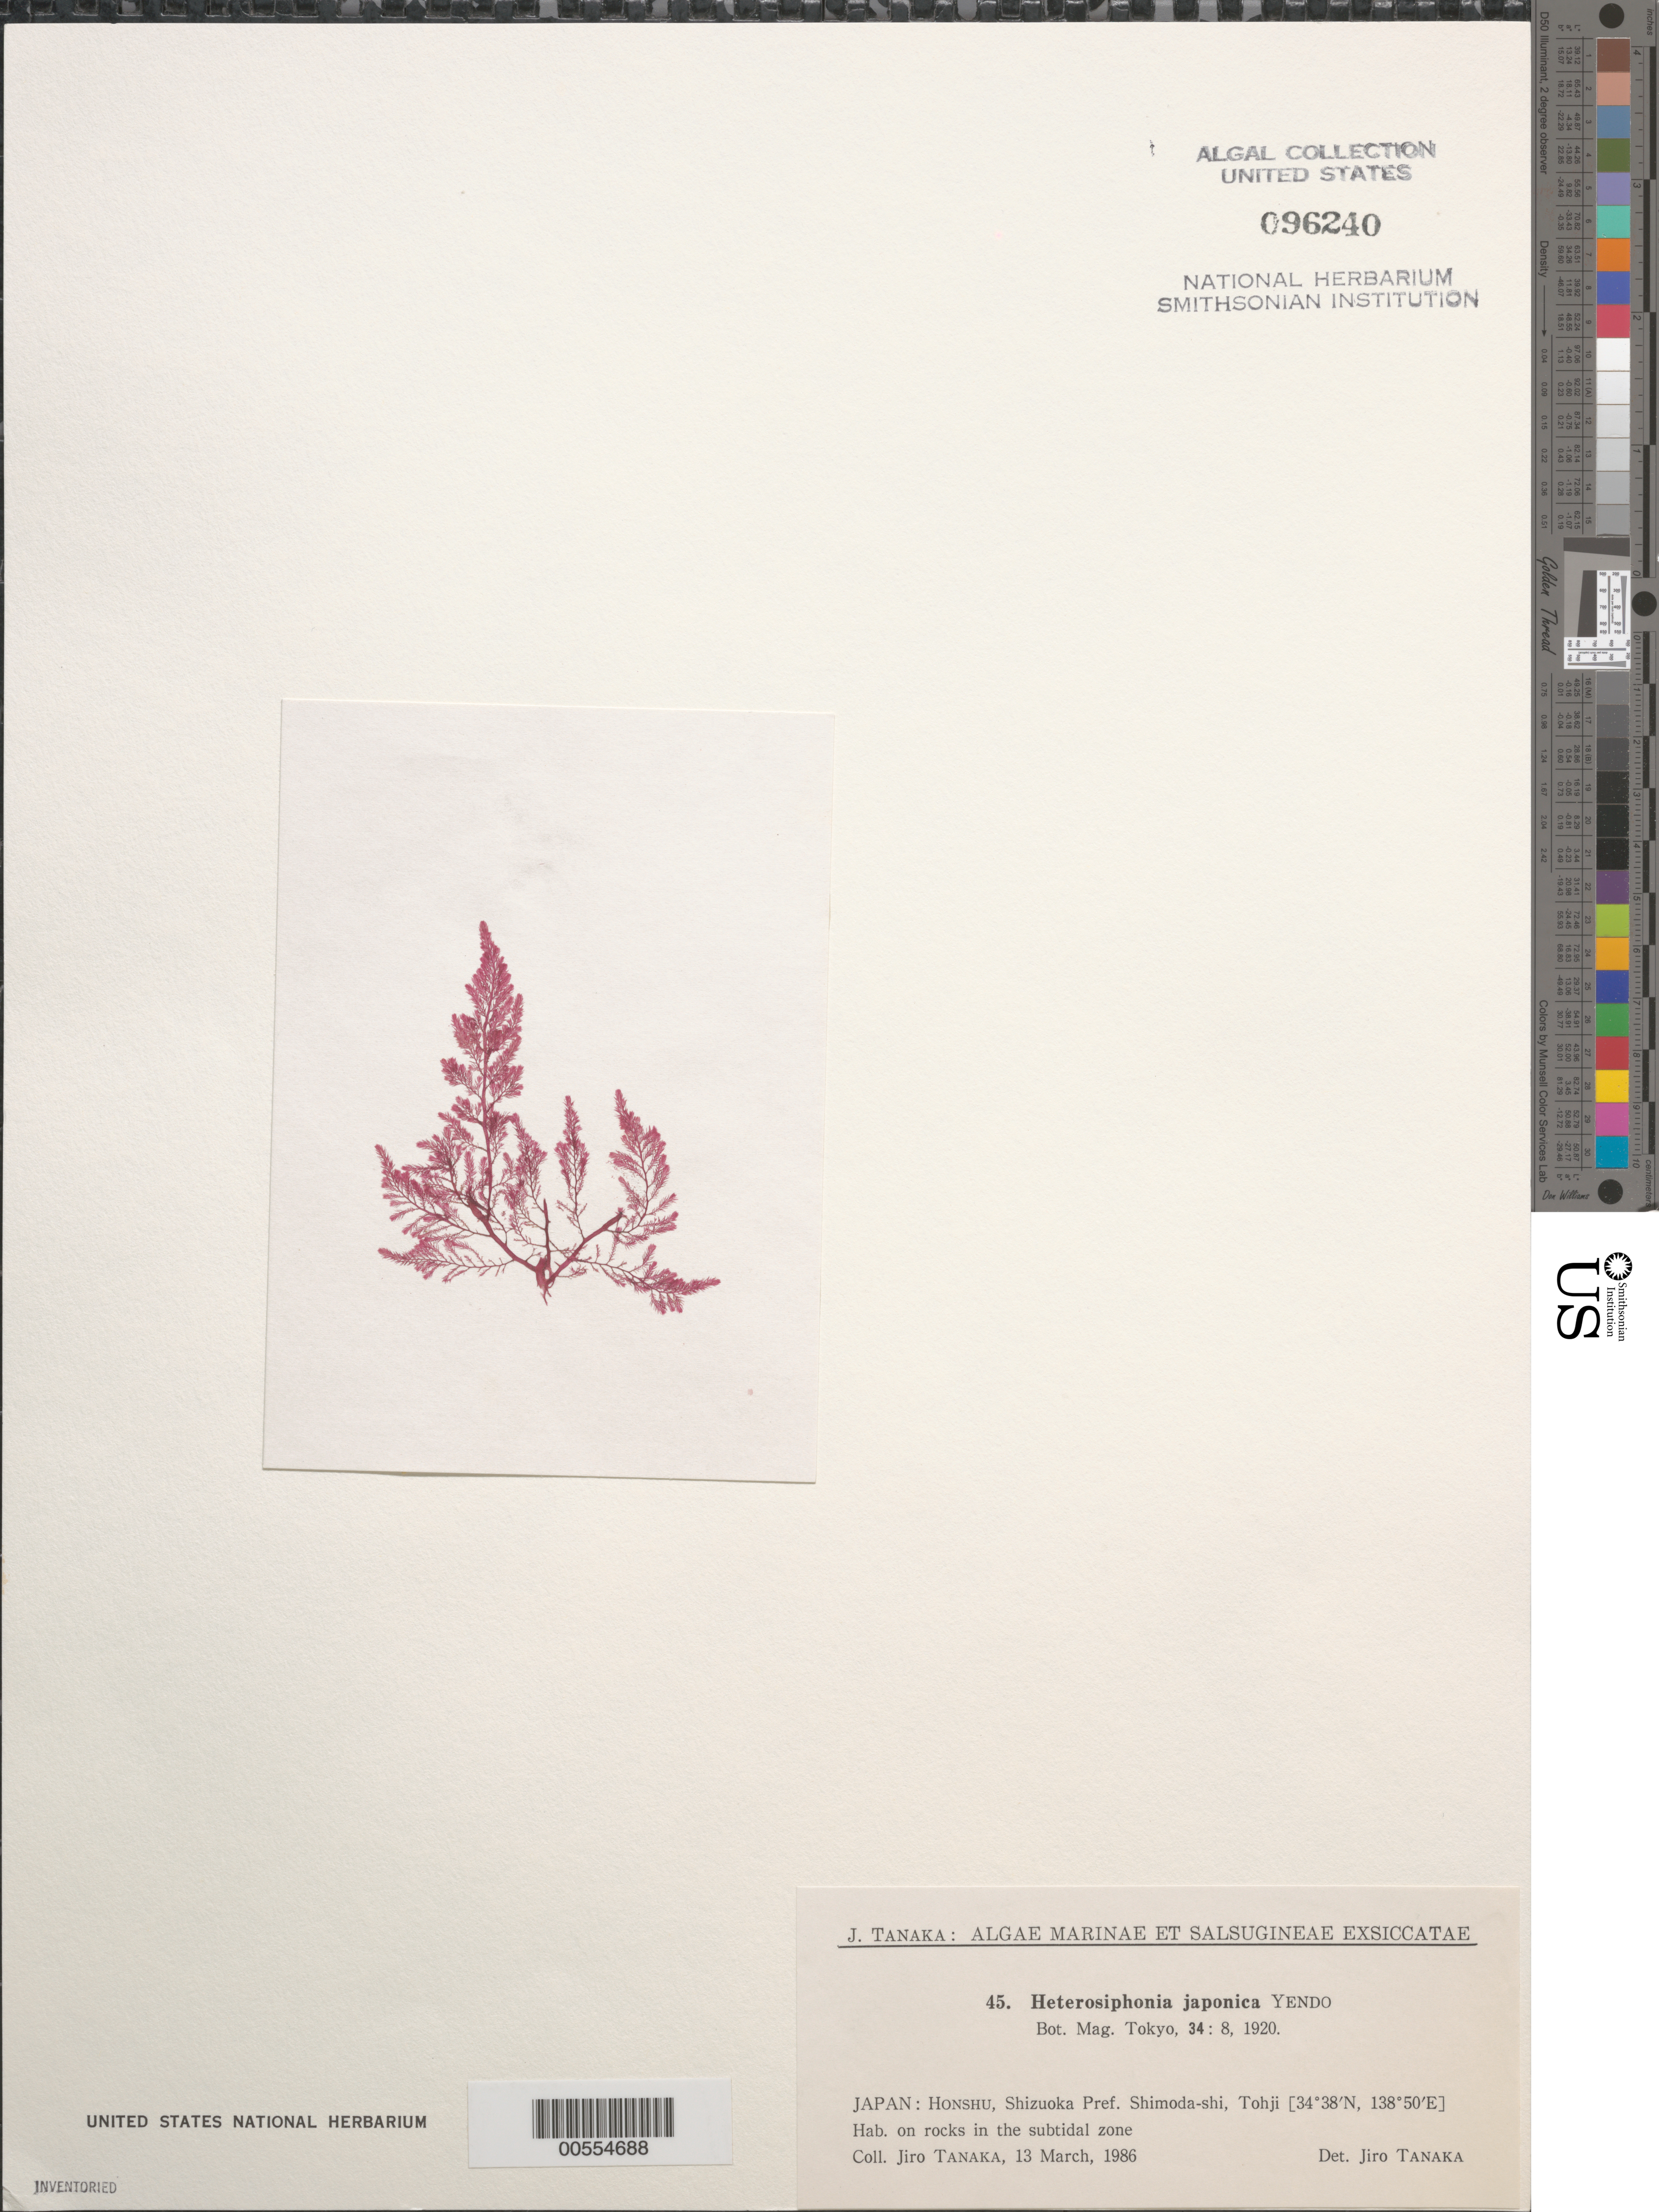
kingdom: Plantae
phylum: Rhodophyta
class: Florideophyceae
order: Ceramiales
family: Dasyaceae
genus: Dasysiphonia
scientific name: Dasysiphonia japonica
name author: (Yendo) H.-S. Kim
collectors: J. Tanaka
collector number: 45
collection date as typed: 13 Mar 1986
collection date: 1986-03-13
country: Japan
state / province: Sizuoka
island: Honshu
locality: Tohji, Shimoda-shi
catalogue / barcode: US 96240